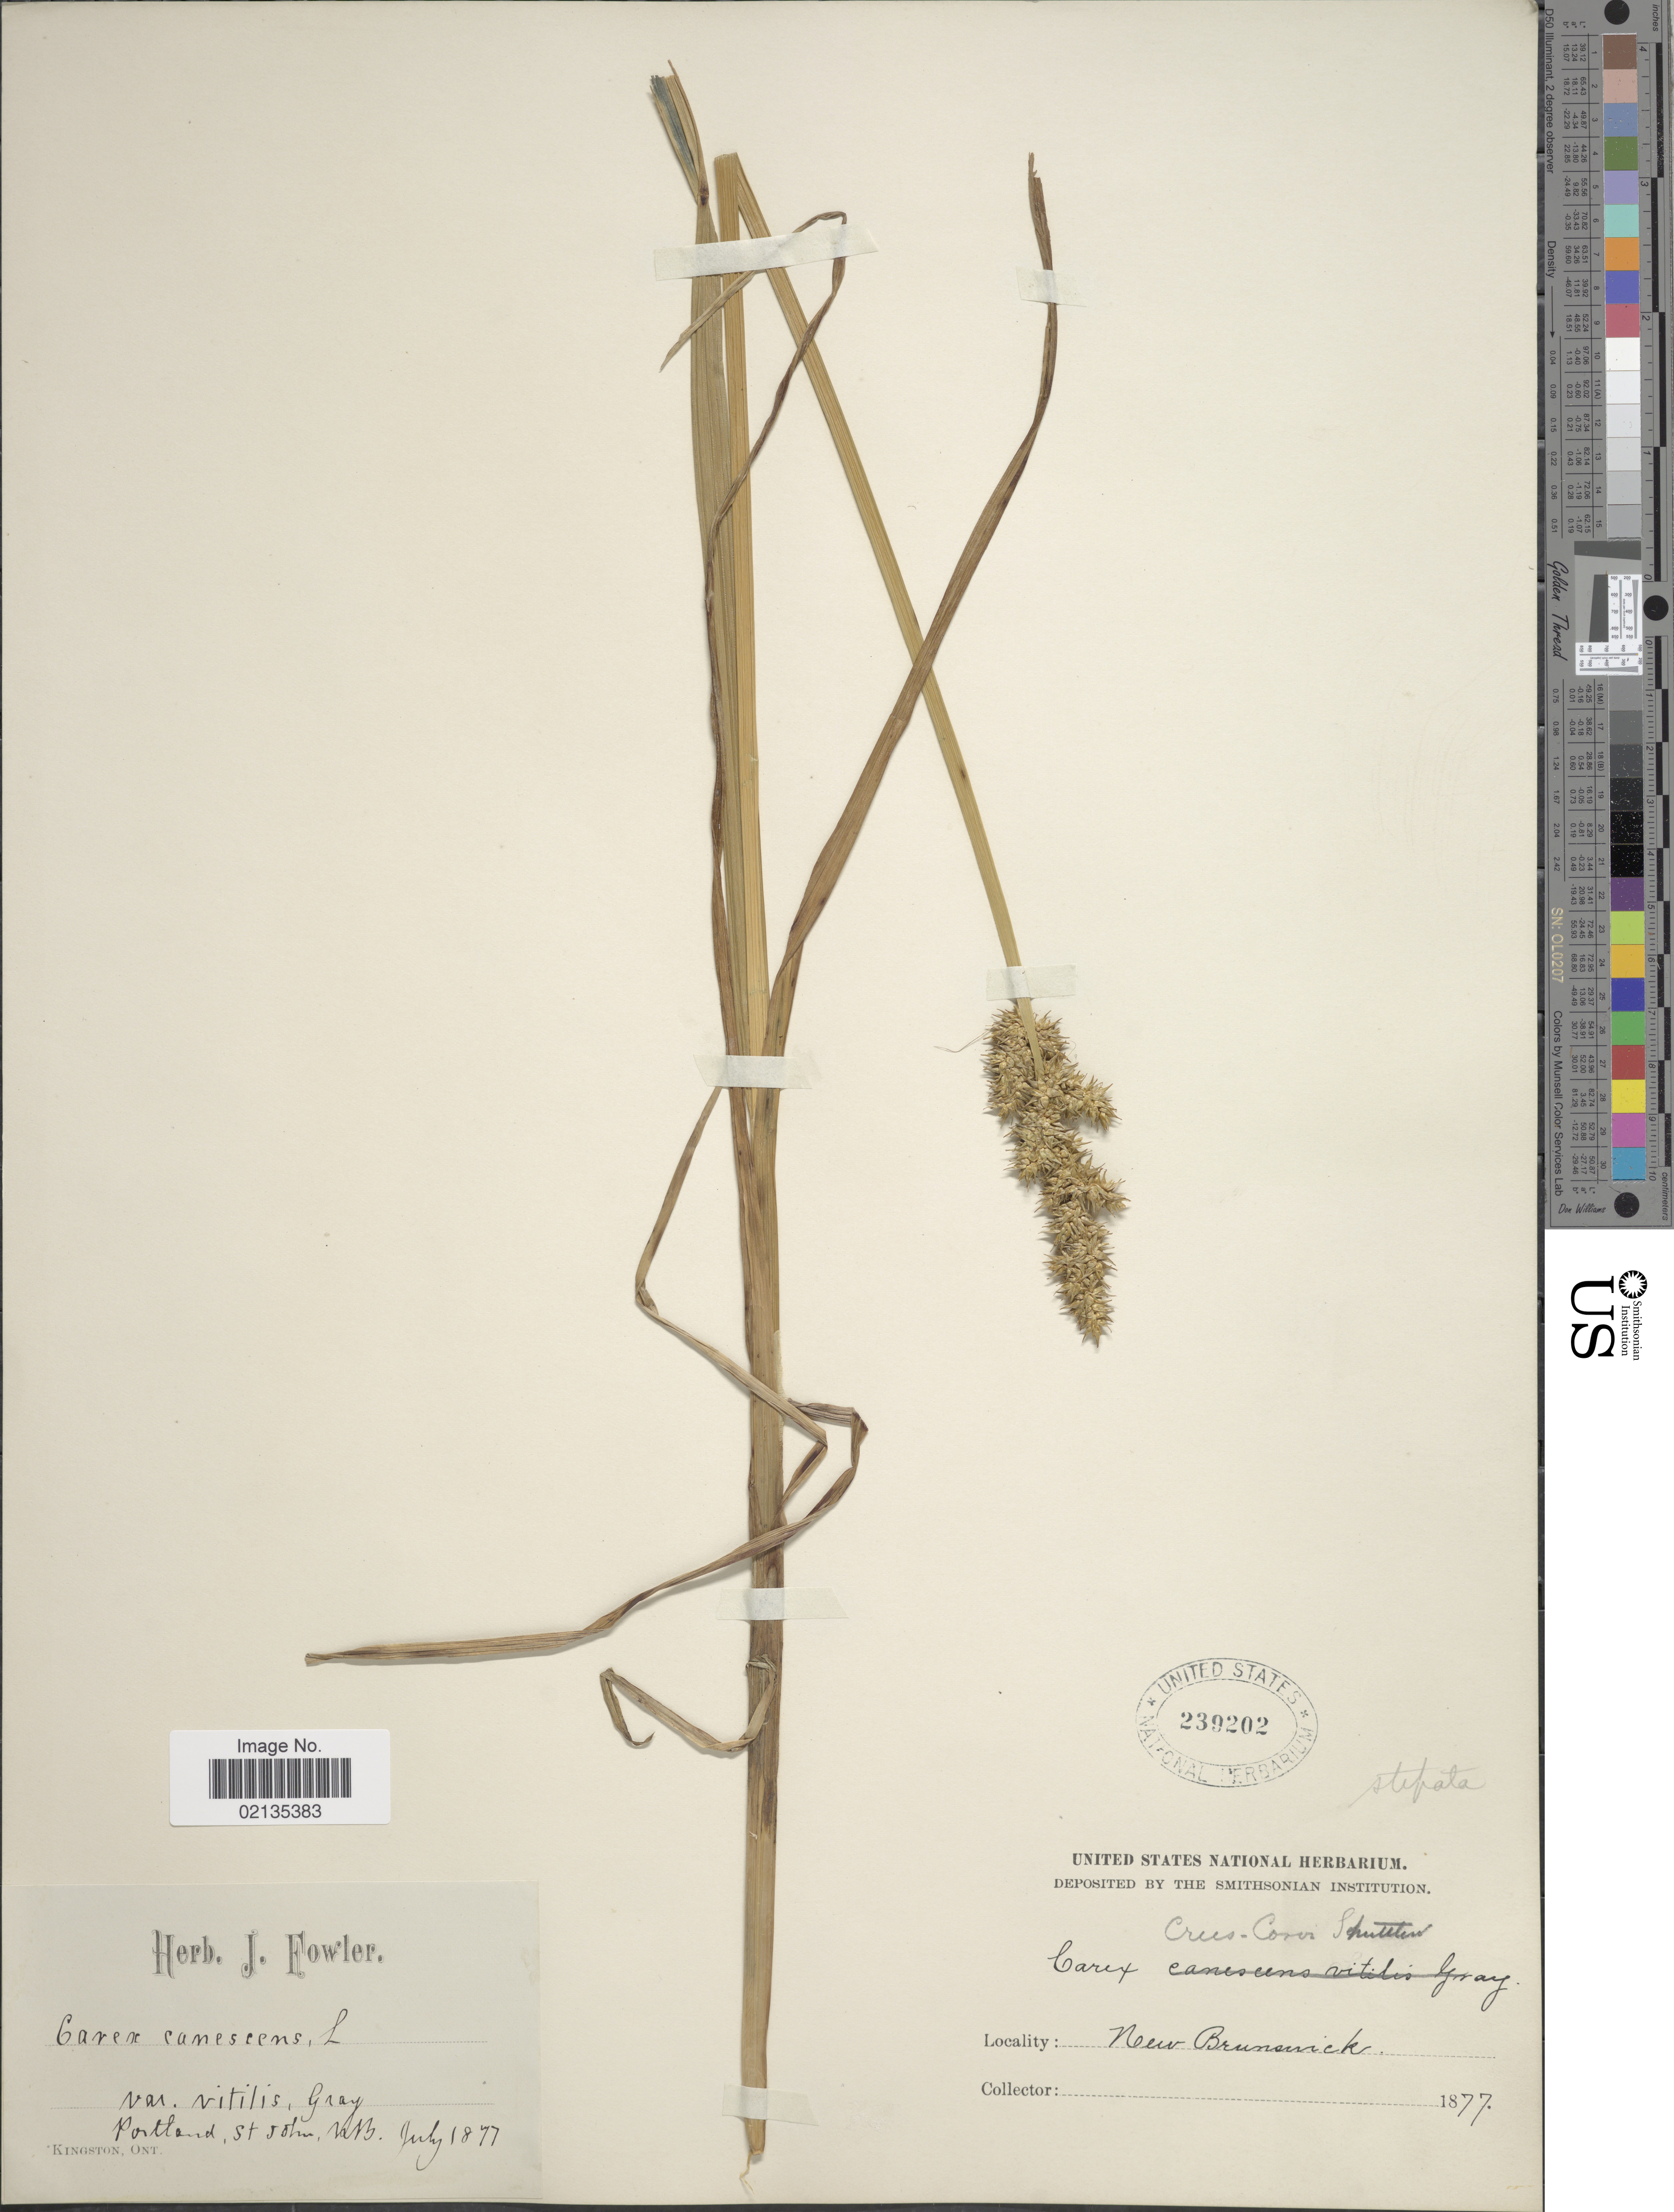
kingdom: Plantae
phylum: Tracheophyta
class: Liliopsida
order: Poales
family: Cyperaceae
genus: Carex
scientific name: Carex stipata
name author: Muhl. ex Willd.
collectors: ex herb. J. Fowler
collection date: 1877-07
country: Canada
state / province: New Brunswick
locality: Portland,St. John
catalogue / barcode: US 239202